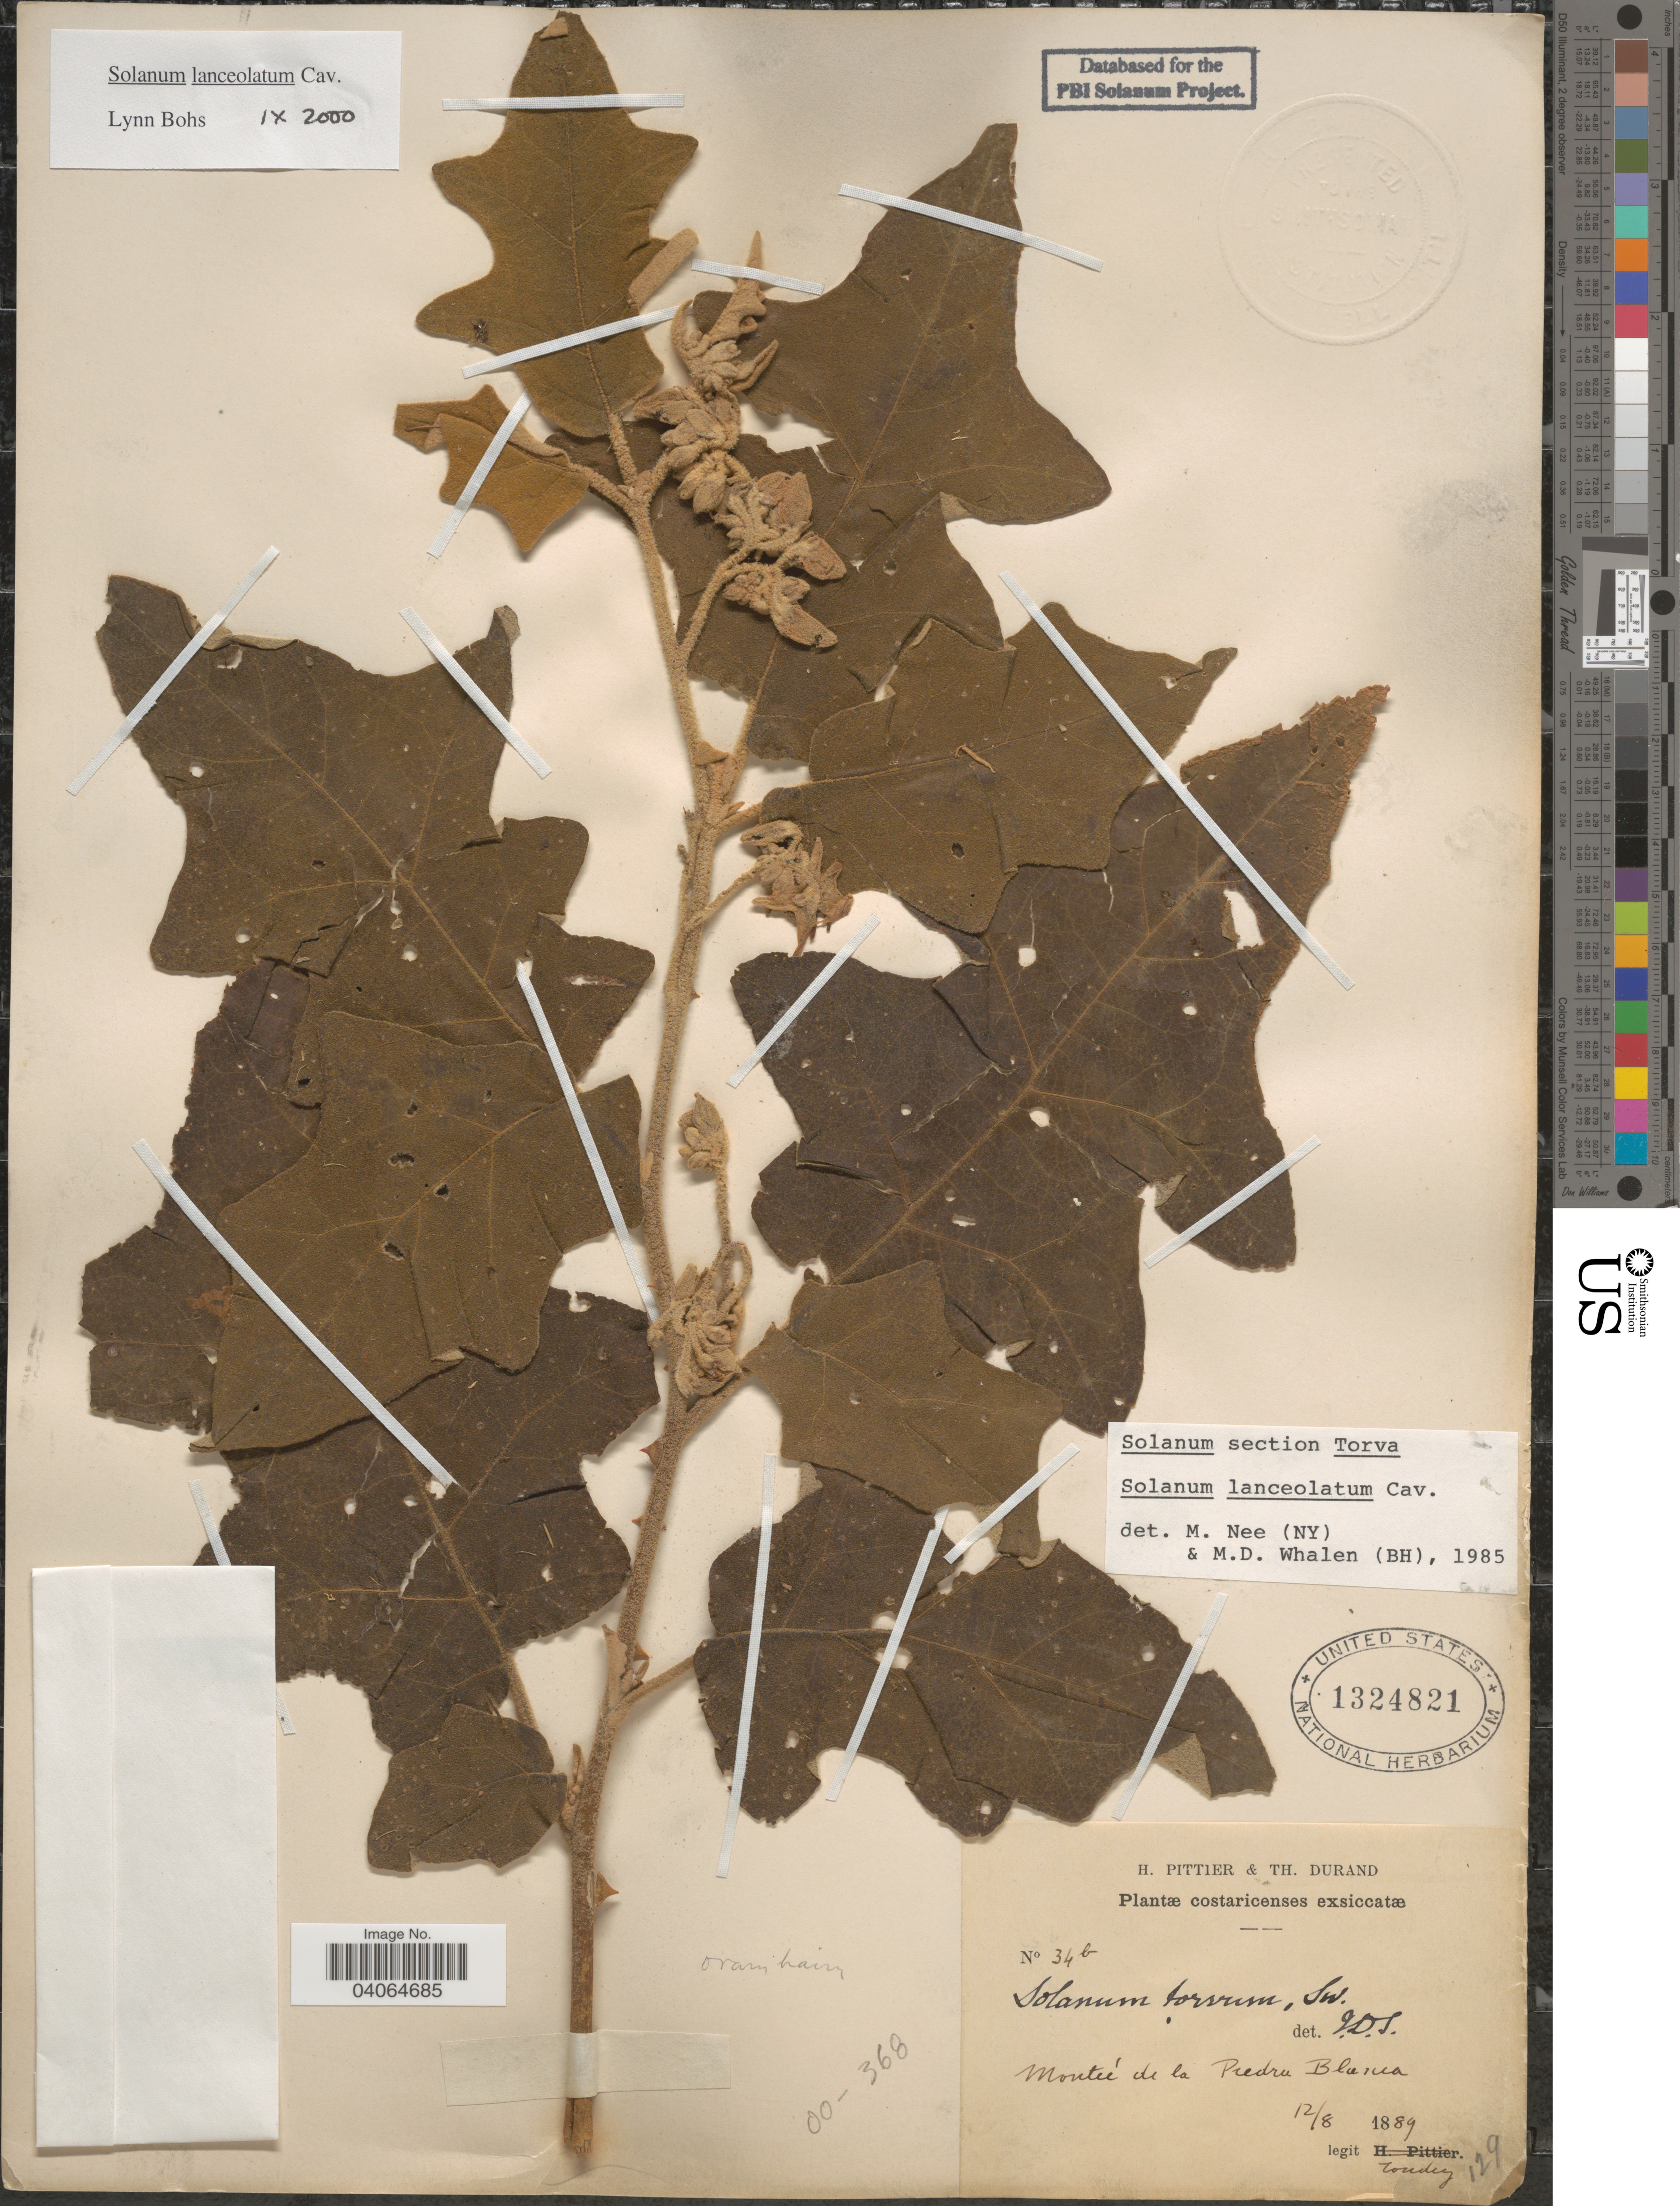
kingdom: Plantae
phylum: Tracheophyta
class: Magnoliopsida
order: Solanales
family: Solanaceae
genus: Solanum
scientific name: Solanum lanceolatum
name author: Berthault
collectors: Tonduz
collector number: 34b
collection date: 1889-08-12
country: Costa Rica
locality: Monteé de la Piedra Blanca.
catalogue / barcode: US 1324821